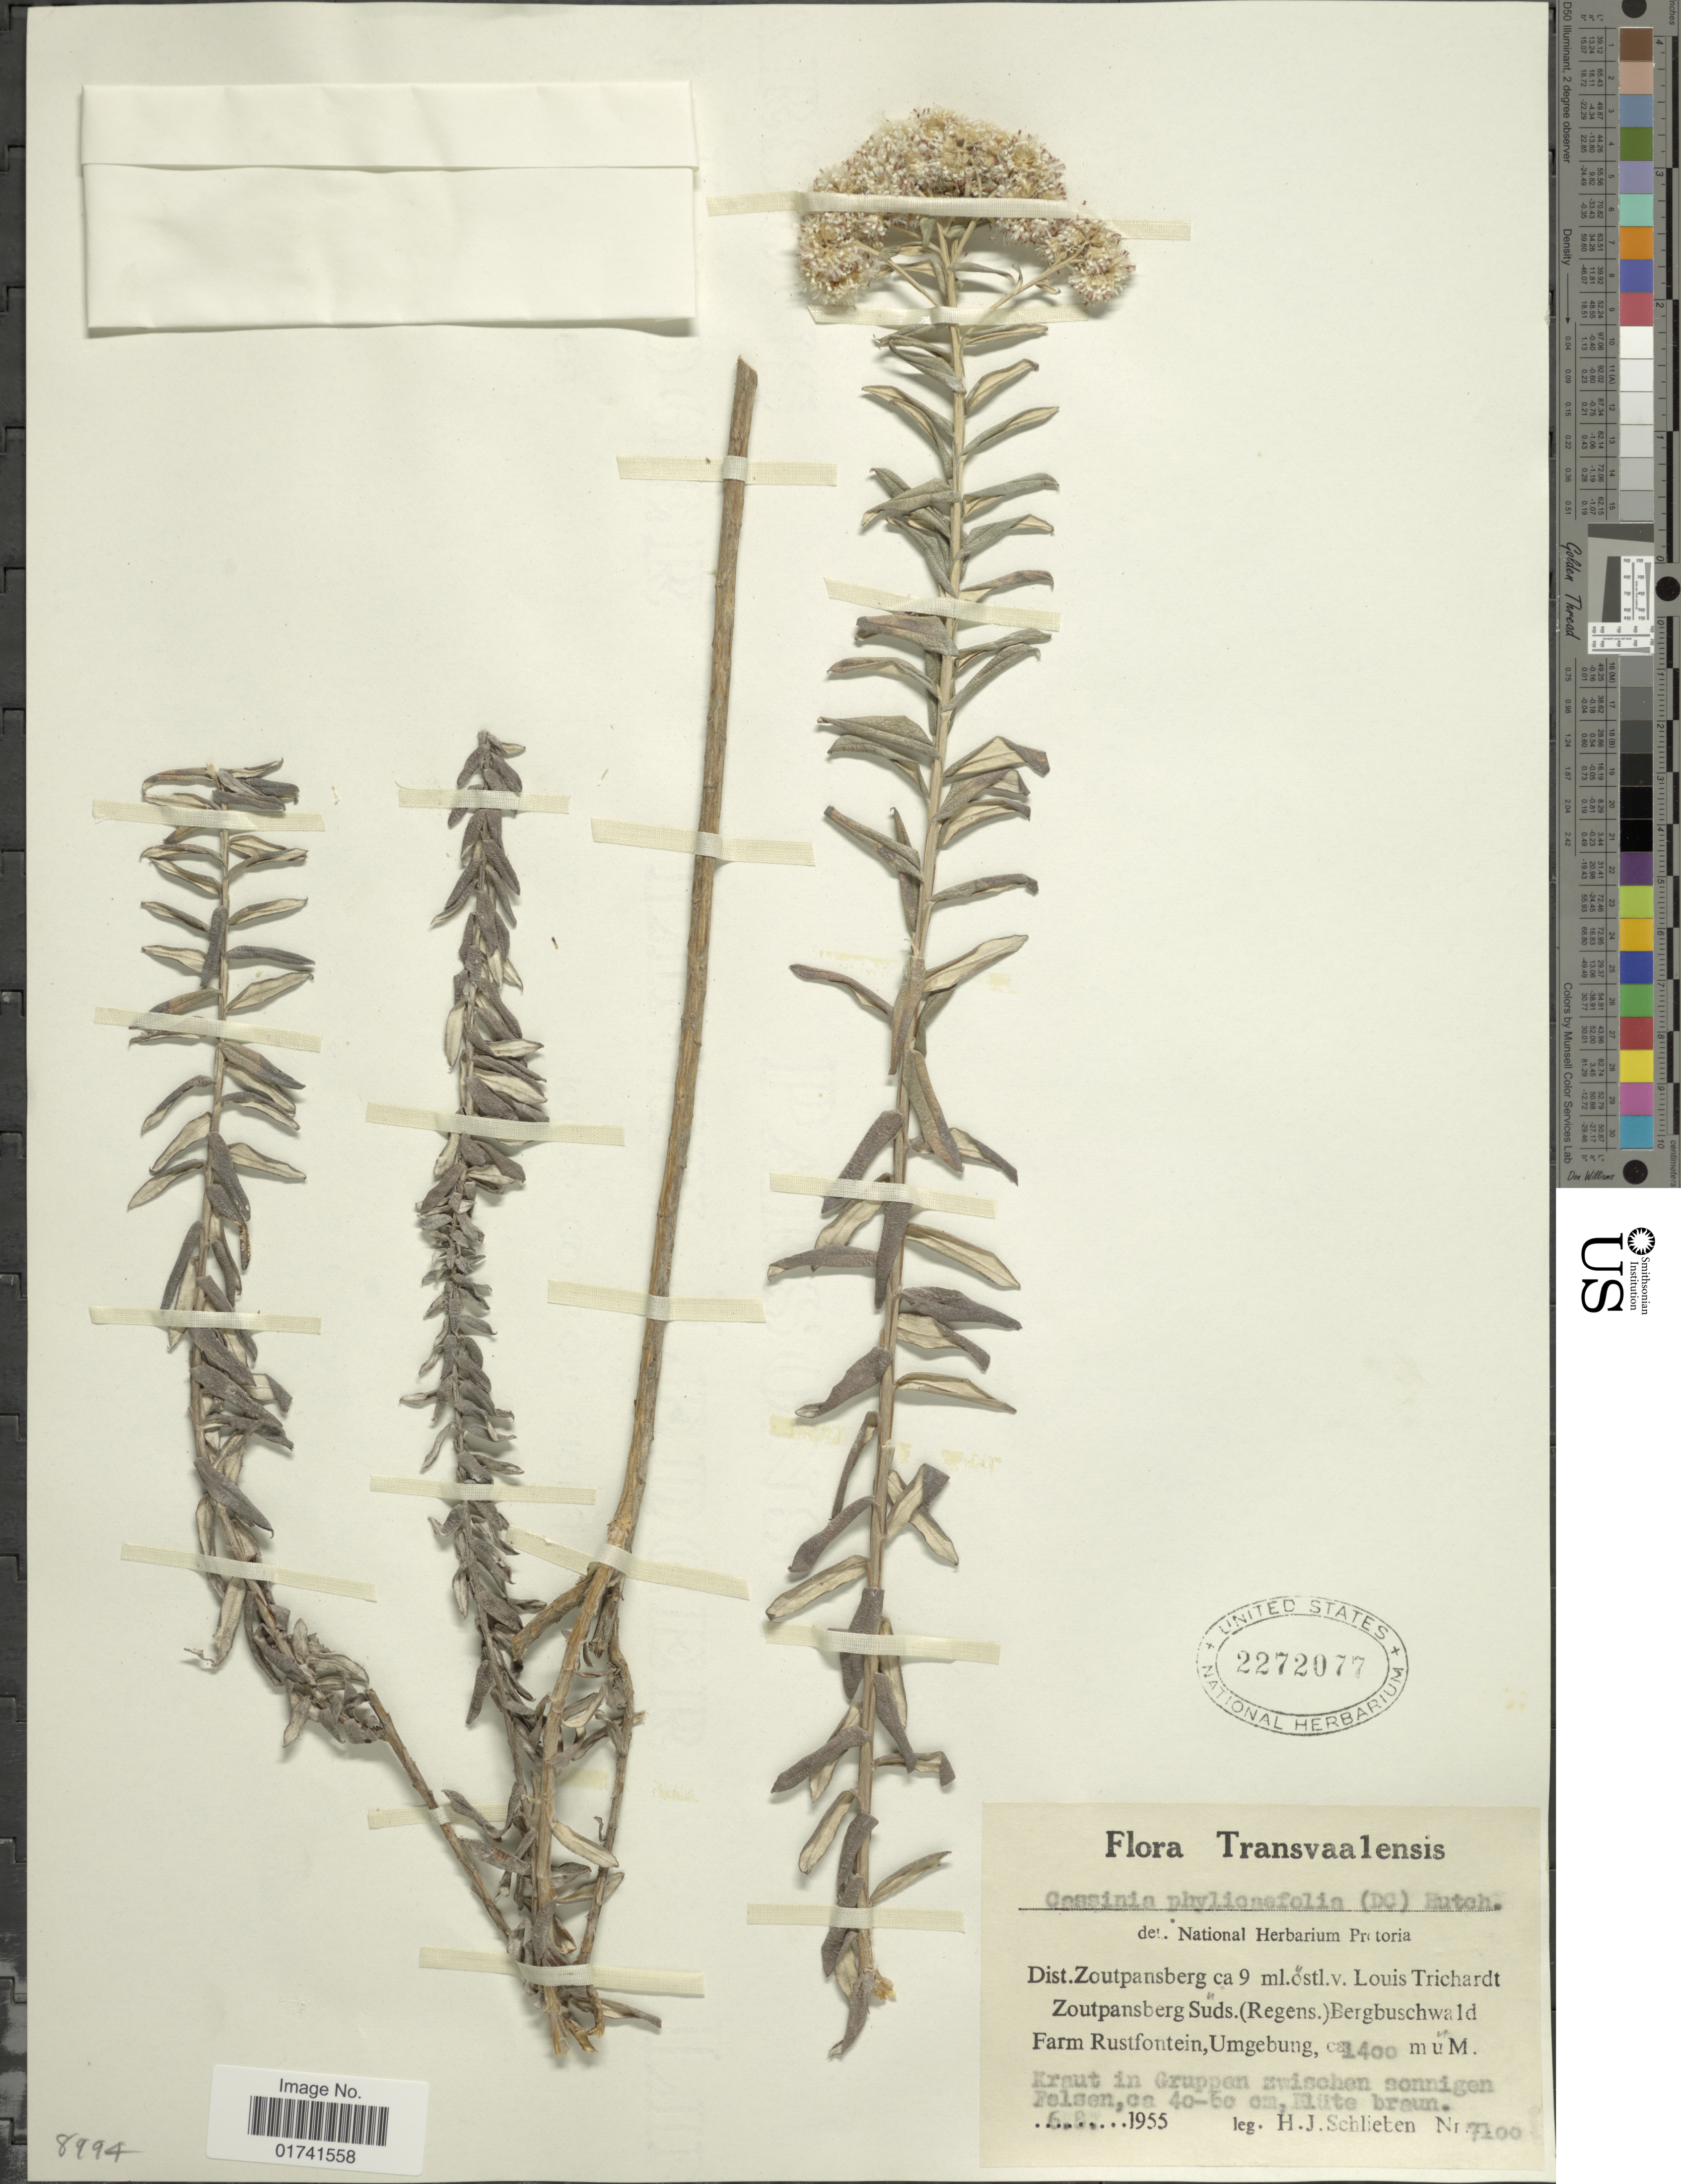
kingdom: Plantae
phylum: Tracheophyta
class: Magnoliopsida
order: Asterales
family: Asteraceae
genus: Cassinia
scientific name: Cassinia phylicaefolia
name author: DC.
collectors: H. J. Schlieben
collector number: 7100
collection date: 1955-08-06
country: South Africa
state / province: Limpopo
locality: Transvaalensis, Dist. Zoutpansberg ca 9 ml.ostl.v. Louis Trichardt Zoutpansberg Suds. (Regens.) Bergbuschwald Farm Rustfontein, Umgebung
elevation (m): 1400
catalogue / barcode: US 2272077